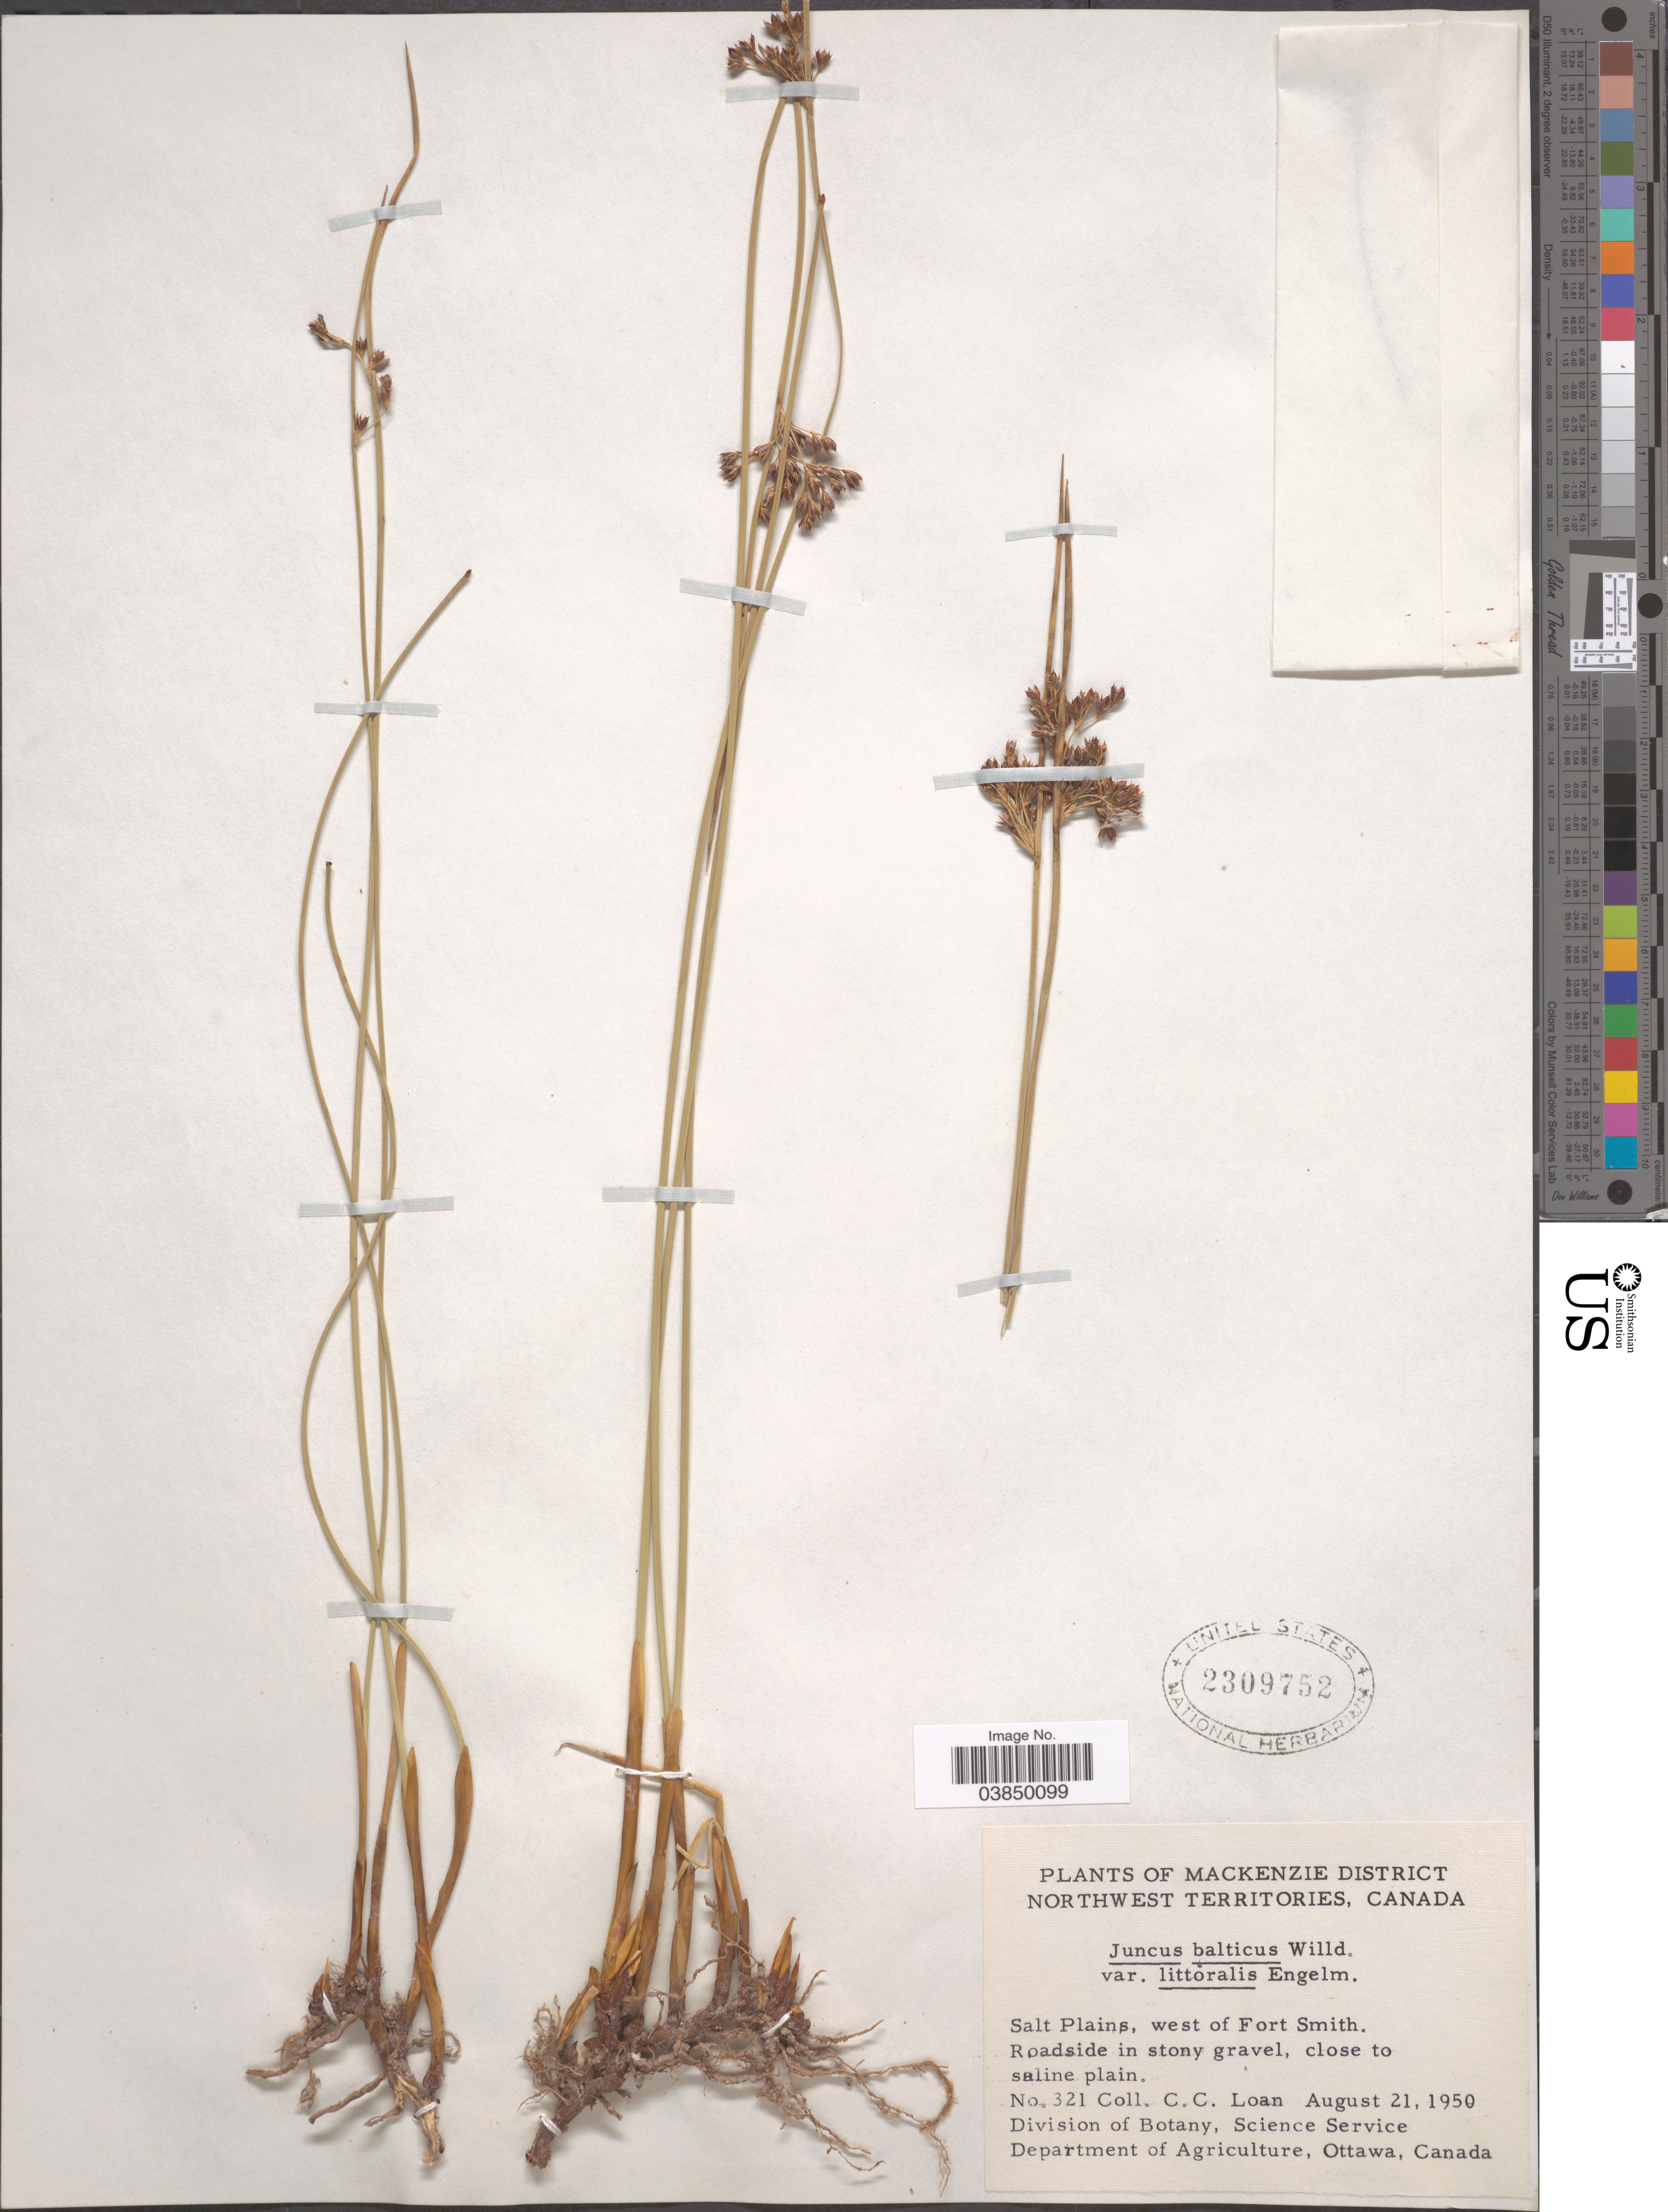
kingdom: Plantae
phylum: Tracheophyta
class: Liliopsida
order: Poales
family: Juncaceae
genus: Juncus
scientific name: Juncus balticus var. littoralis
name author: Engelm.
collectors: C. Loan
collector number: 321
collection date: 1950-08-21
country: Canada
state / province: Northwest Territories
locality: Mackenzie District. Salt Plains, west of Fort Smith.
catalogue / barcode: US 2309752